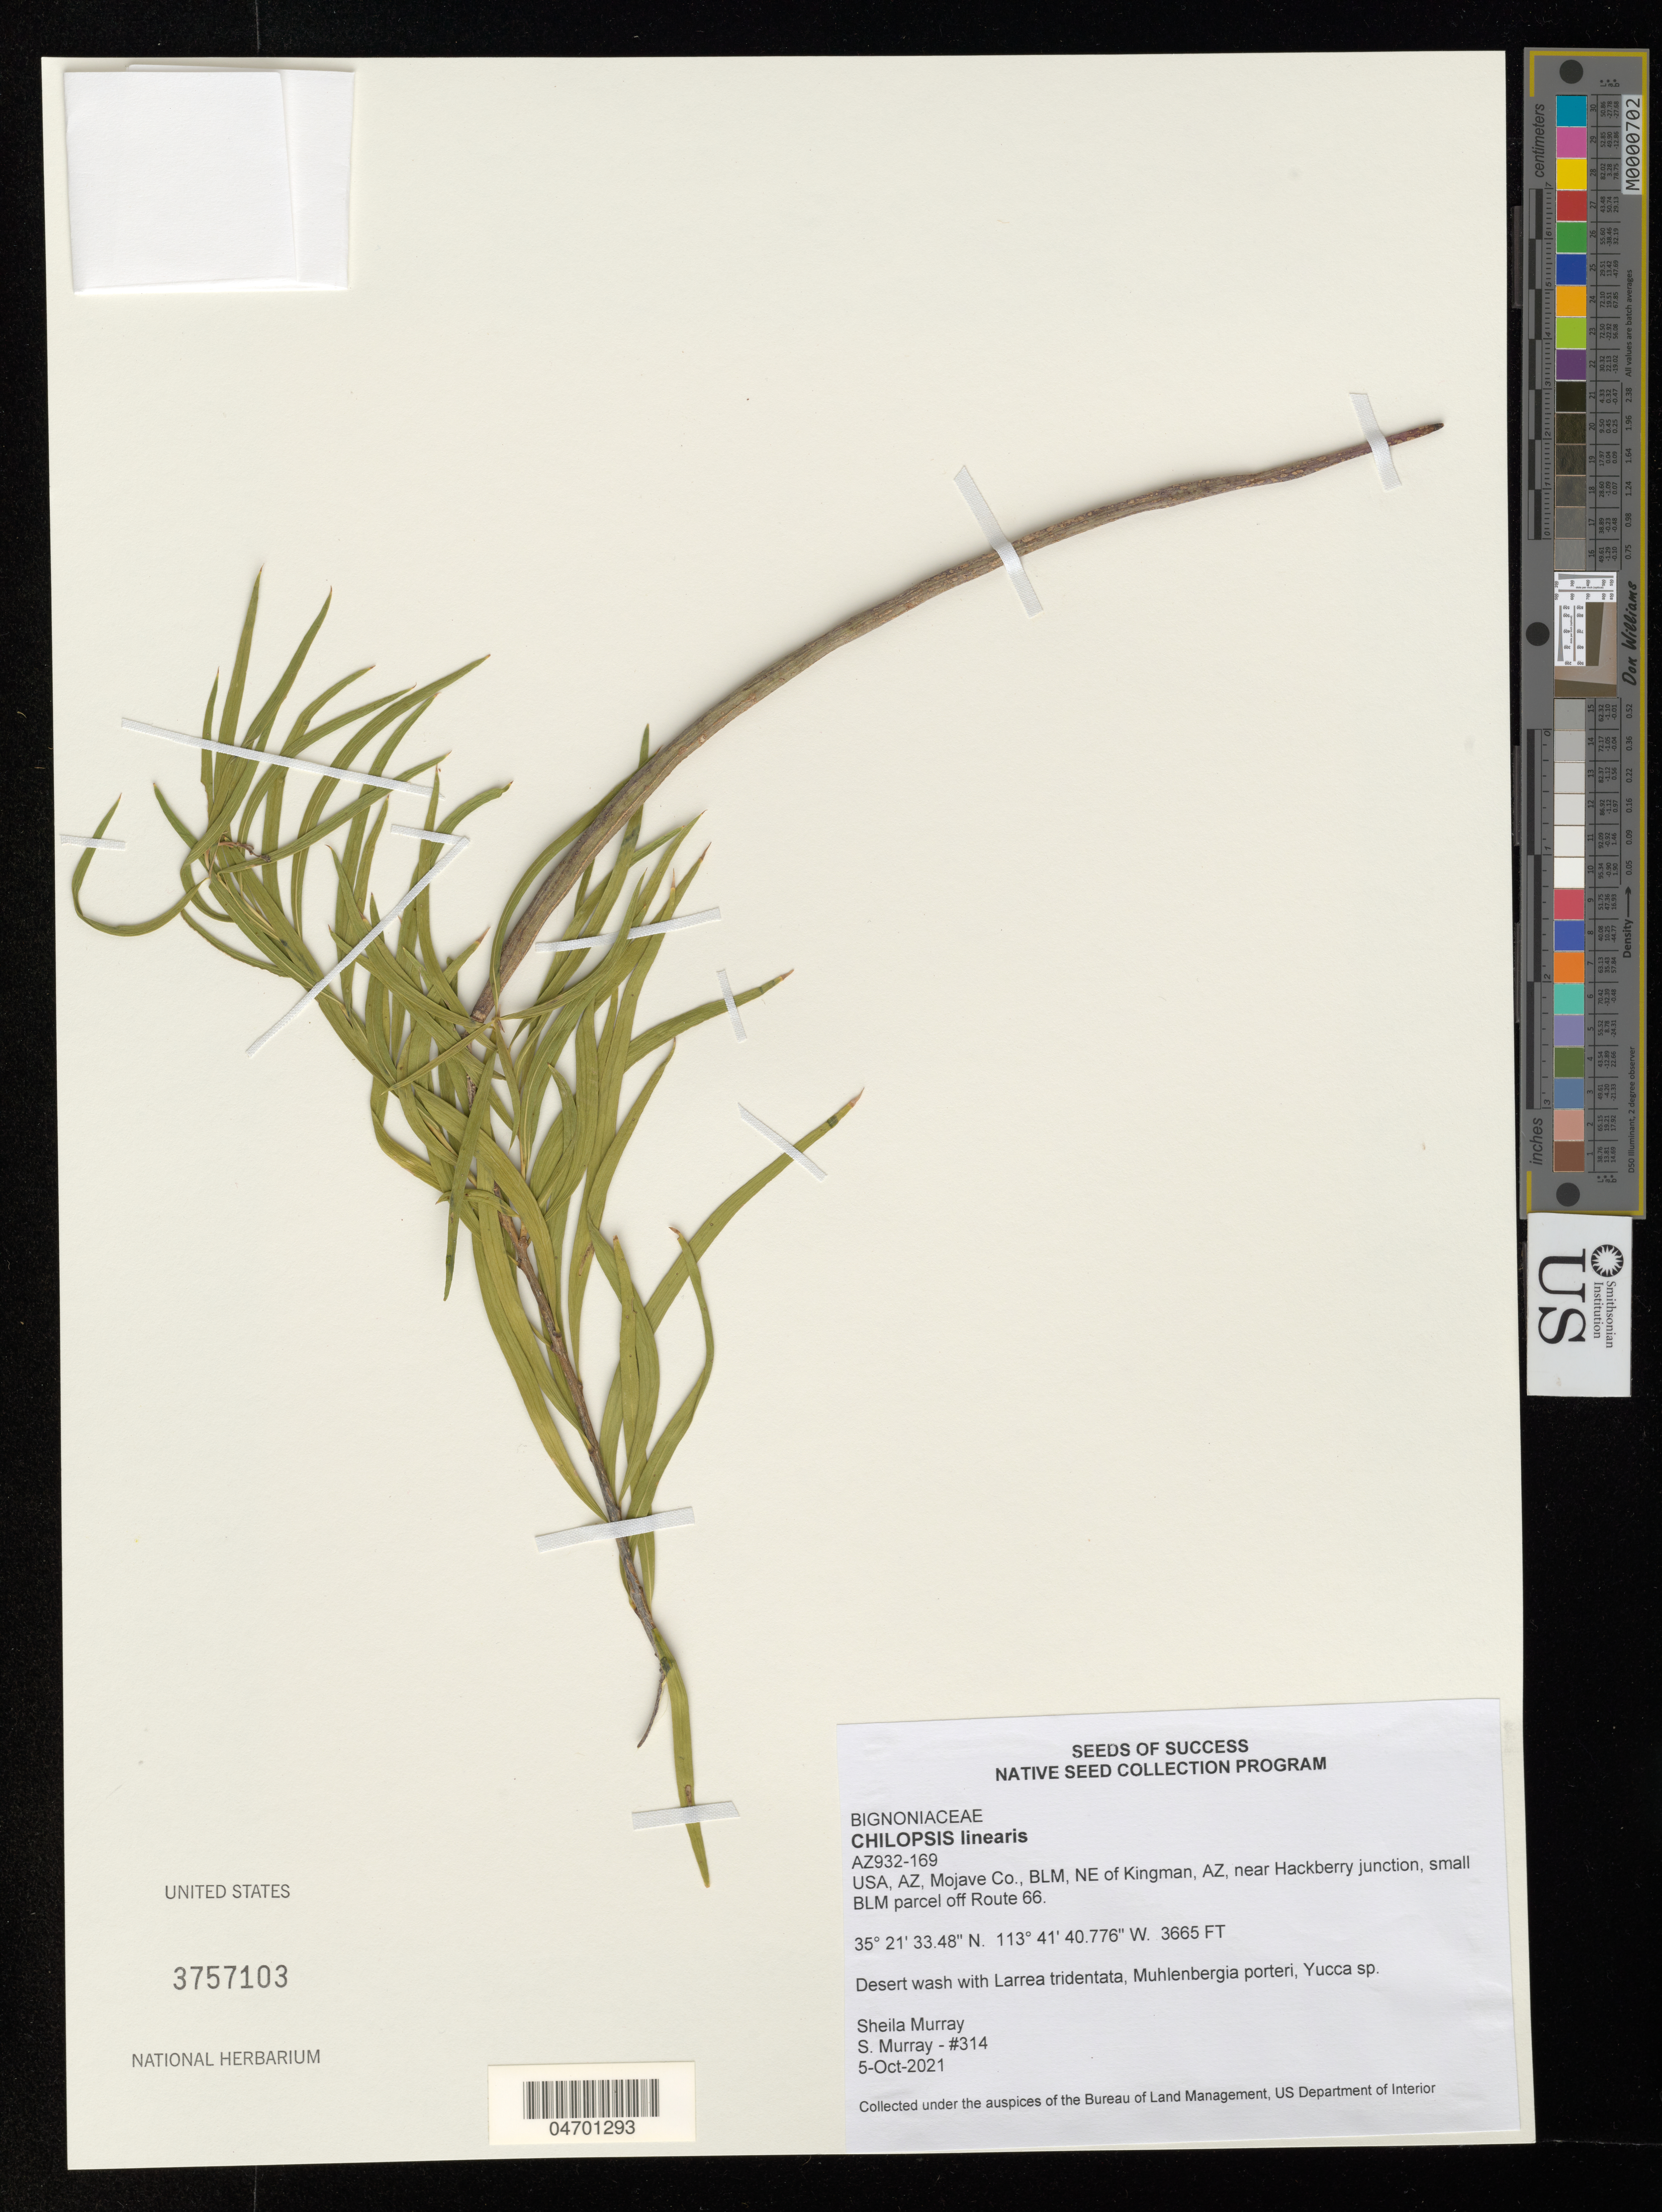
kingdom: Plantae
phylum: Tracheophyta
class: Magnoliopsida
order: Lamiales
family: Bignoniaceae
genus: Chilopsis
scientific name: Chilopsis linearis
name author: (Cav.) Sweet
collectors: S. Murray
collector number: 314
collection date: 2021-10-05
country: United States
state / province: Arizona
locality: AZ, Mojave Co., BLM, NE of Kingman, near Hackberry junction, small BLM parcel off Route 66.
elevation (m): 1117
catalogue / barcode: US 3757103